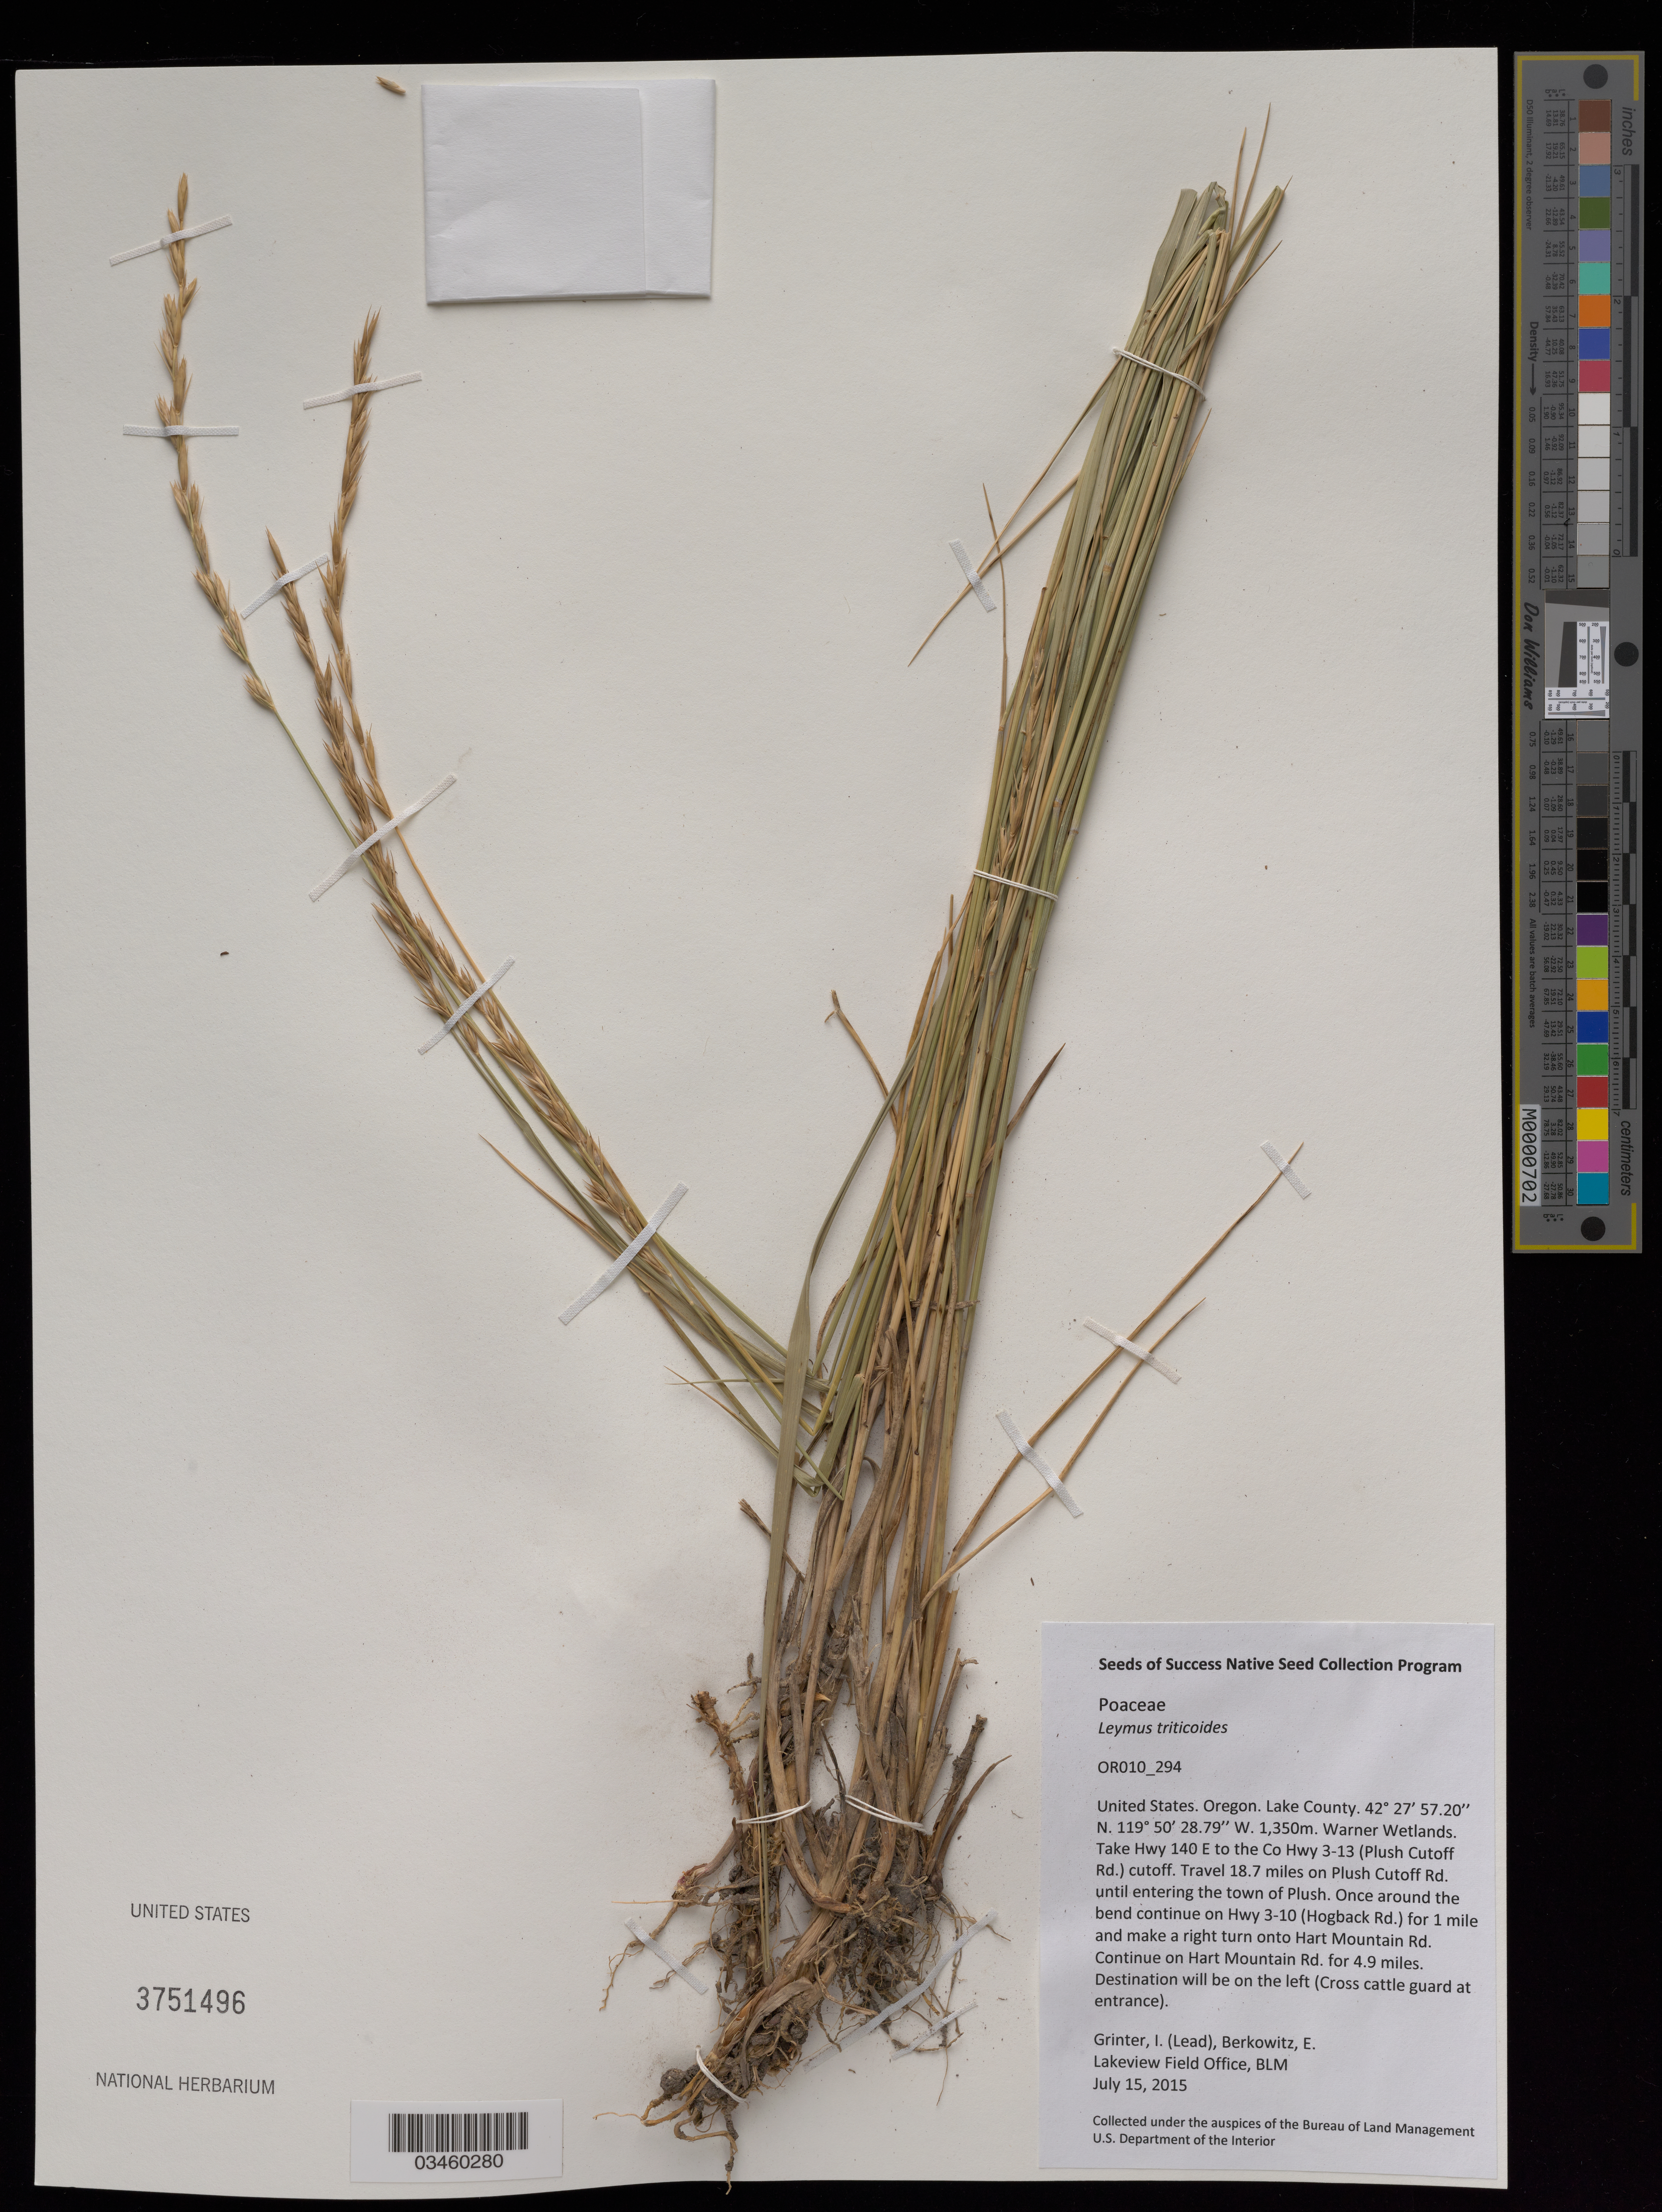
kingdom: Plantae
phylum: Tracheophyta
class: Liliopsida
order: Poales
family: Poaceae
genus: Leymus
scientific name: Leymus triticoides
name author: (Buckley) Pilg.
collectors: I. Grinter & E. Berkowitz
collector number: OR010-294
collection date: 2015-07-15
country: United States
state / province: Oregon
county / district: Lake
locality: Lakeview Resource Area, Warner Wetlands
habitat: Managed wetland. This species was abundant along sides and tops of levees used to manage deeper water habitat (cattails and bulrushes)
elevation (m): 1350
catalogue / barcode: US 3751496